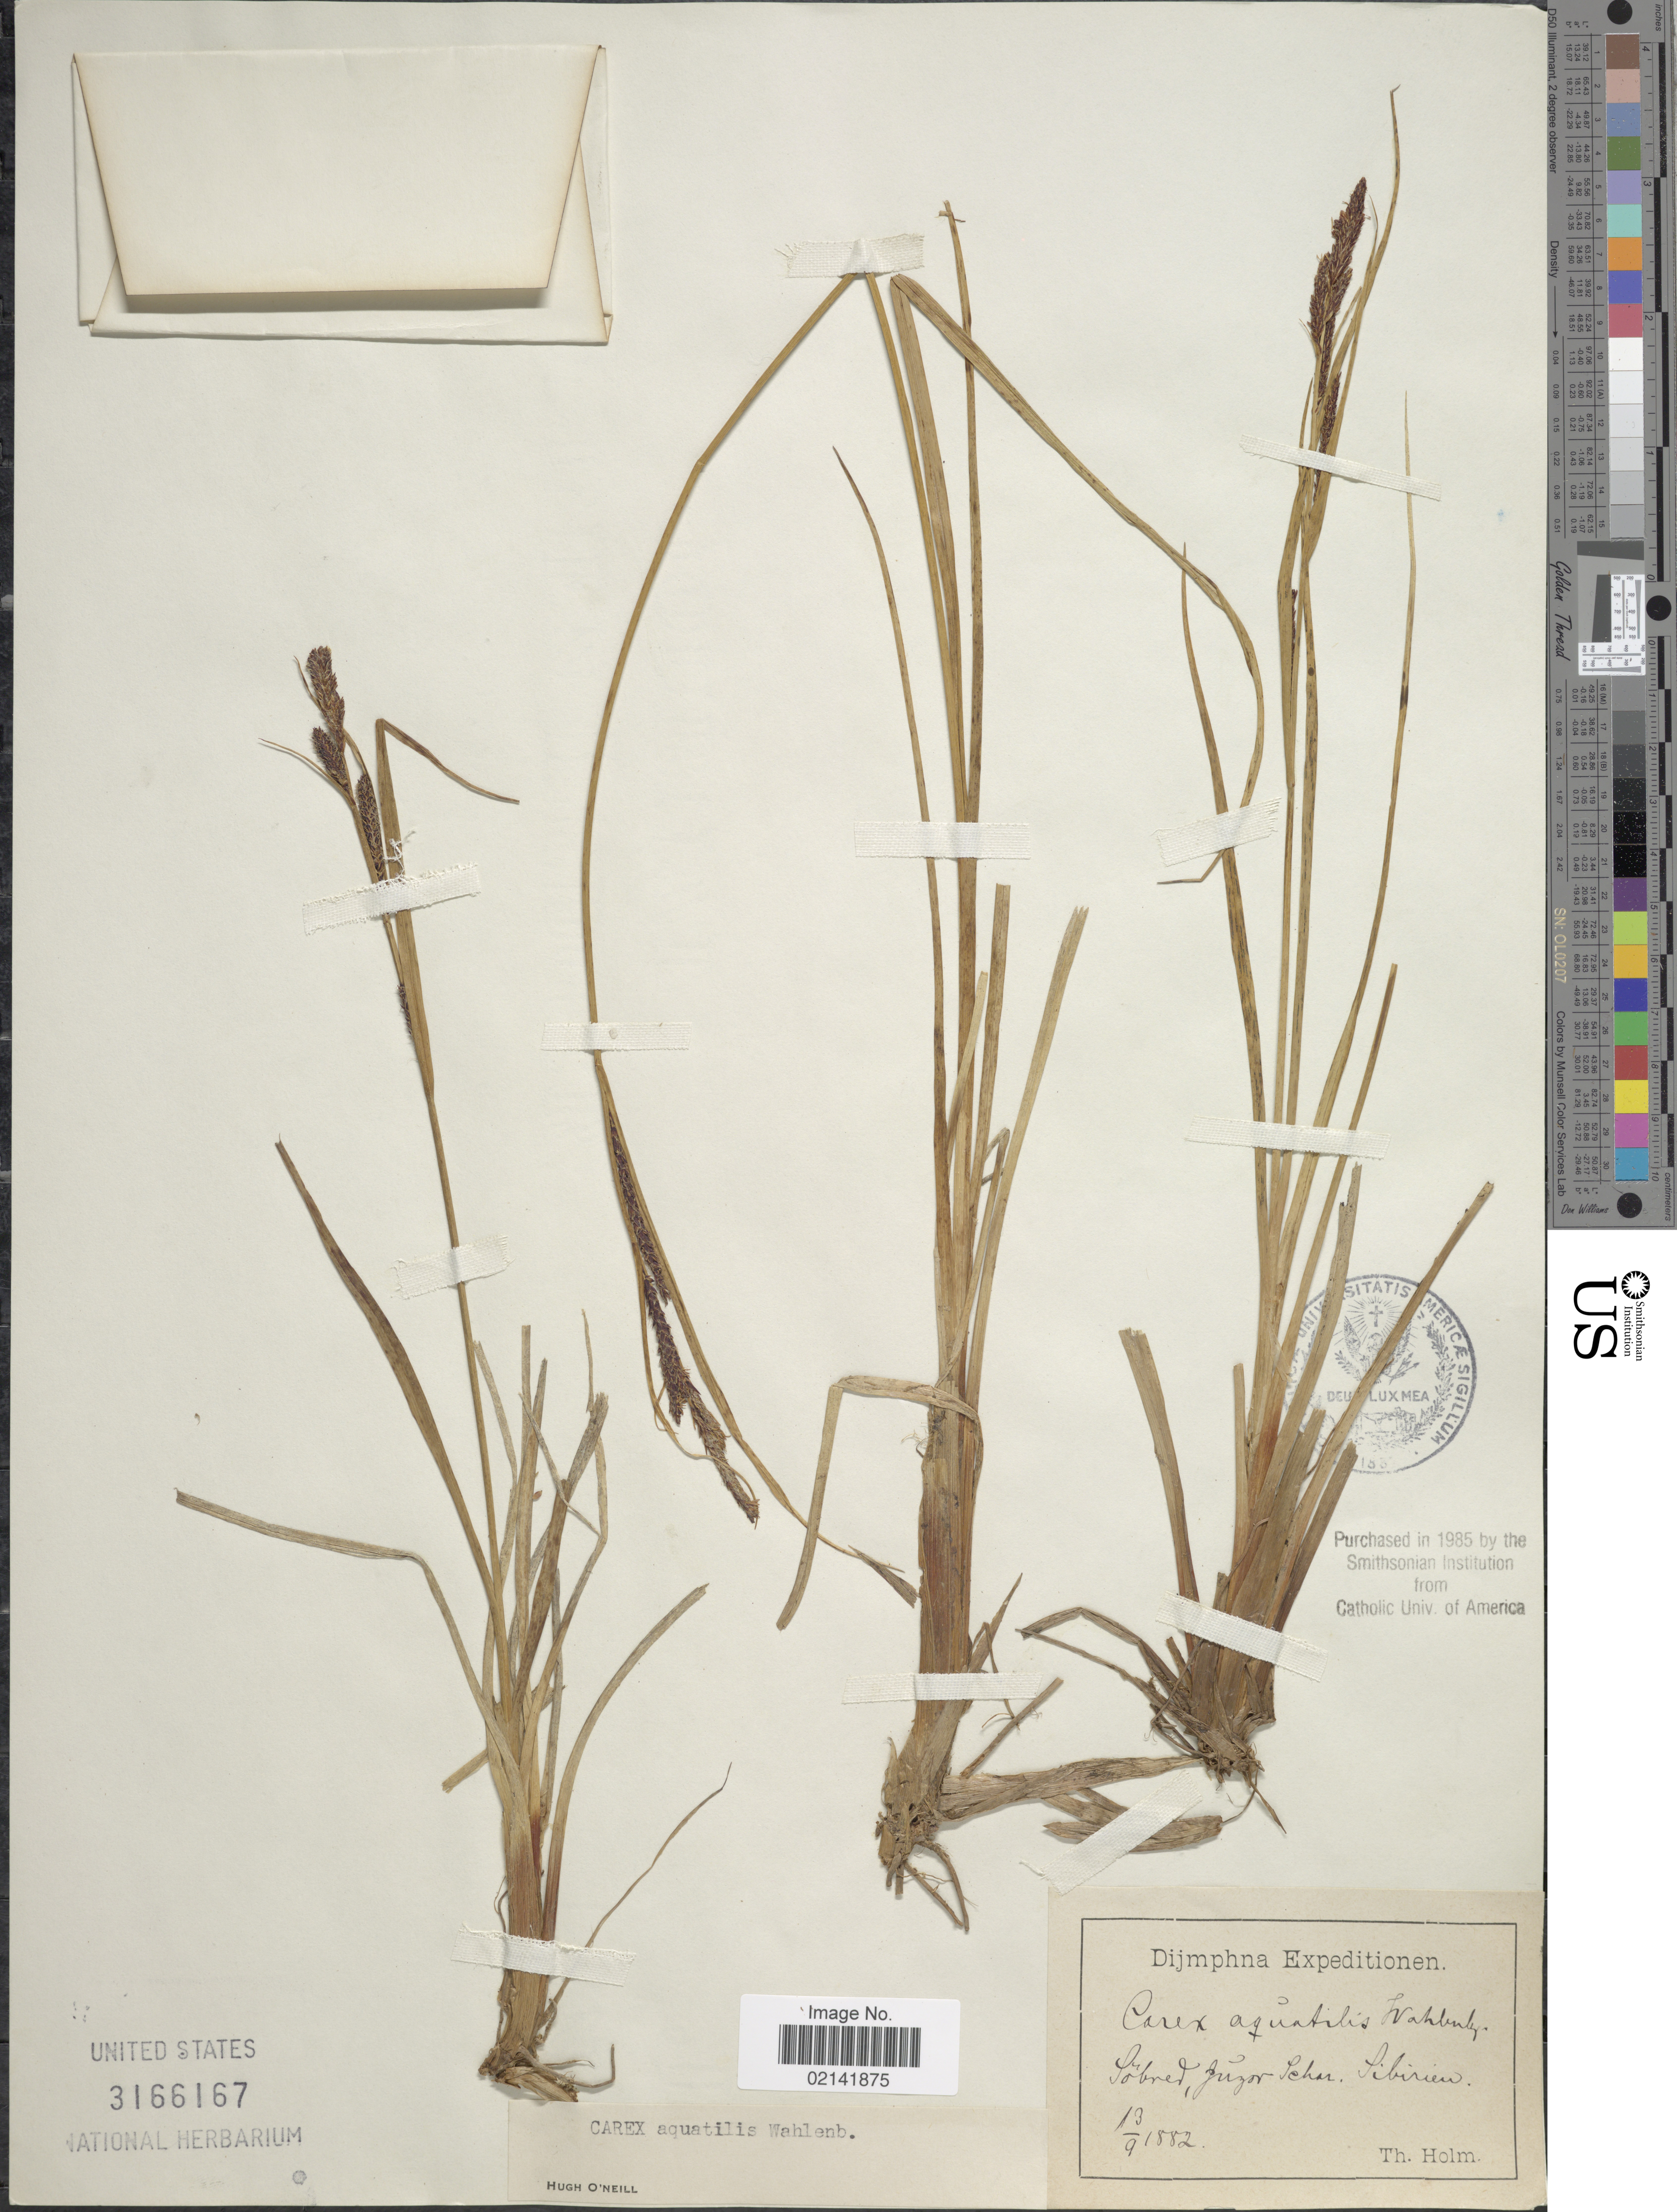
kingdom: Plantae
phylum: Tracheophyta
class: Liliopsida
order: Poales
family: Cyperaceae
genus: Carex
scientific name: Carex aquatilis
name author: Wahlenb.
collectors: T. Holm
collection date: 1882-09-13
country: Russian Federation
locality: Sobred, Jugor Schar. Sibirien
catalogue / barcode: US 3166167